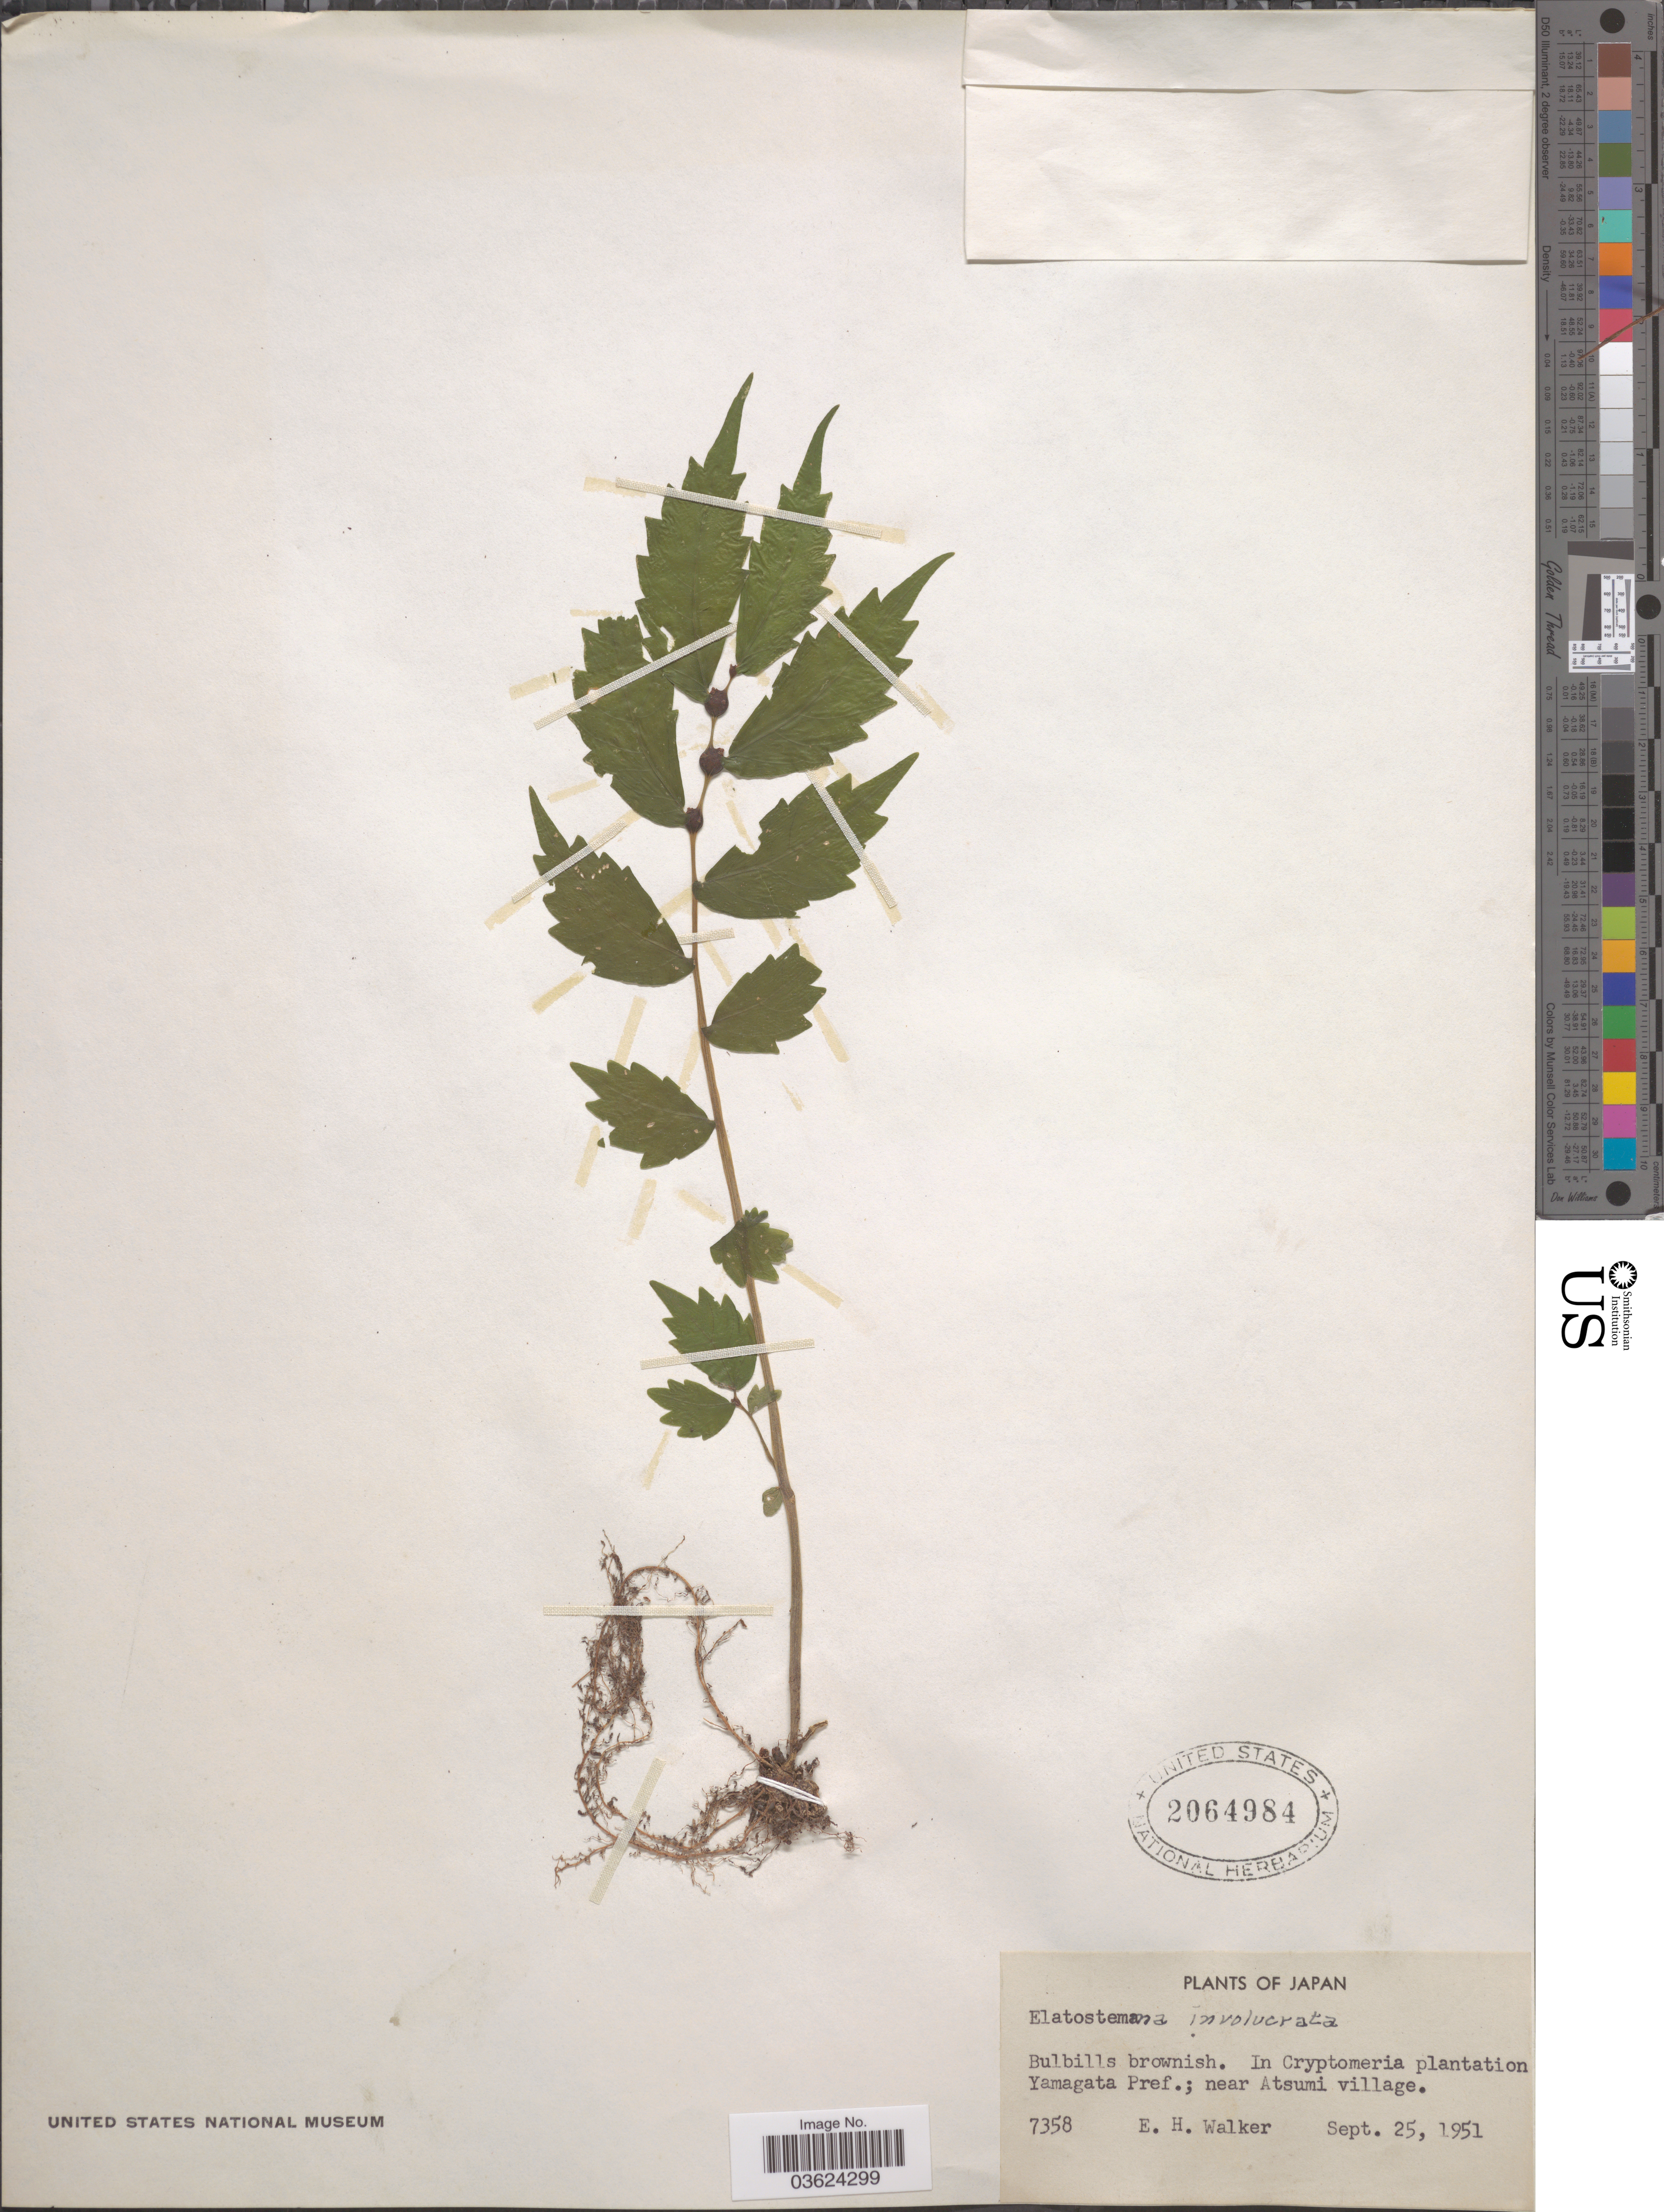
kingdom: Plantae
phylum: Tracheophyta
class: Magnoliopsida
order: Rosales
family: Urticaceae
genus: Elatostema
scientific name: Elatostema involucratum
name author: Franch. & Sav.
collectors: E. H. Walker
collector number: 7358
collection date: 1951-09-25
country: Japan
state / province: Yamagata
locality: In Cryptomeria plantation Yamagata Pref.; near Atsumi village.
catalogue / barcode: US 2064984